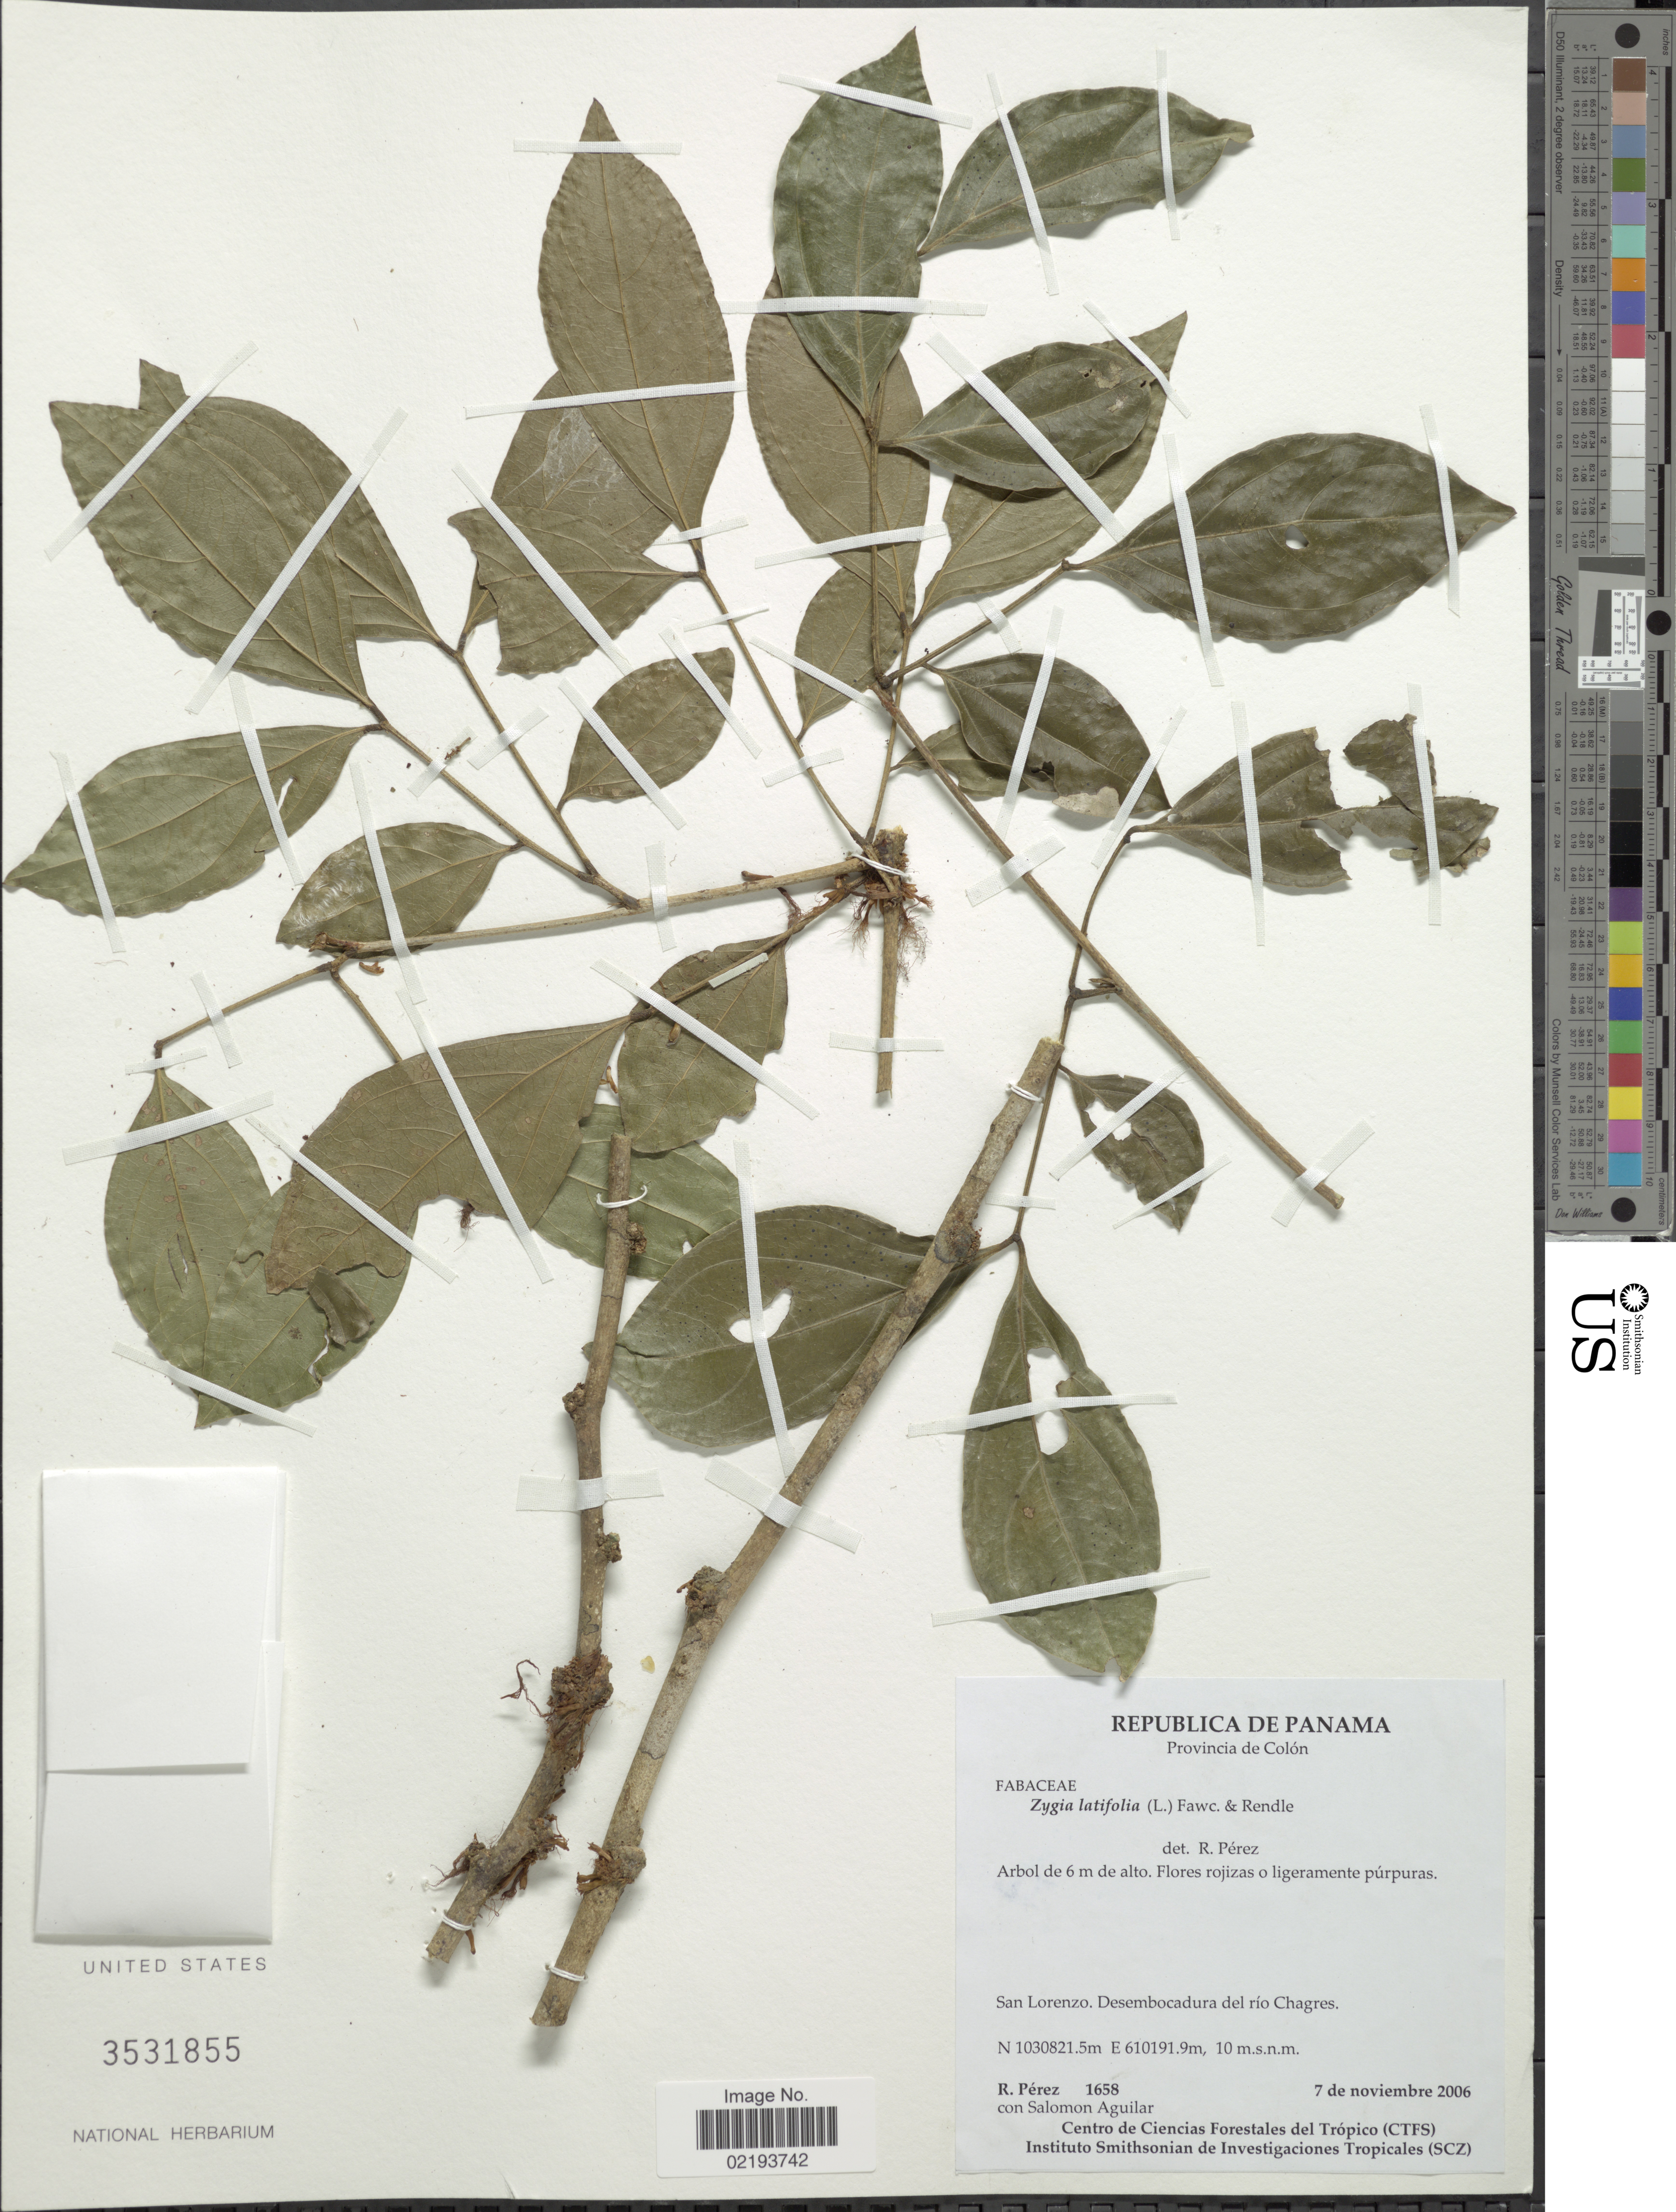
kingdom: Plantae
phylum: Tracheophyta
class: Magnoliopsida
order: Fabales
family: Fabaceae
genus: Zygia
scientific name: Zygia latifolia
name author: (L.) Fawc. & Rendle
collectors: R. Perez & S. Aguilar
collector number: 1658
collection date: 2006-11-07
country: Panama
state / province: Colón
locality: San Lorenzo. Desembocadura del río Chagres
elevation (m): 10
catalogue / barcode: US 3531855